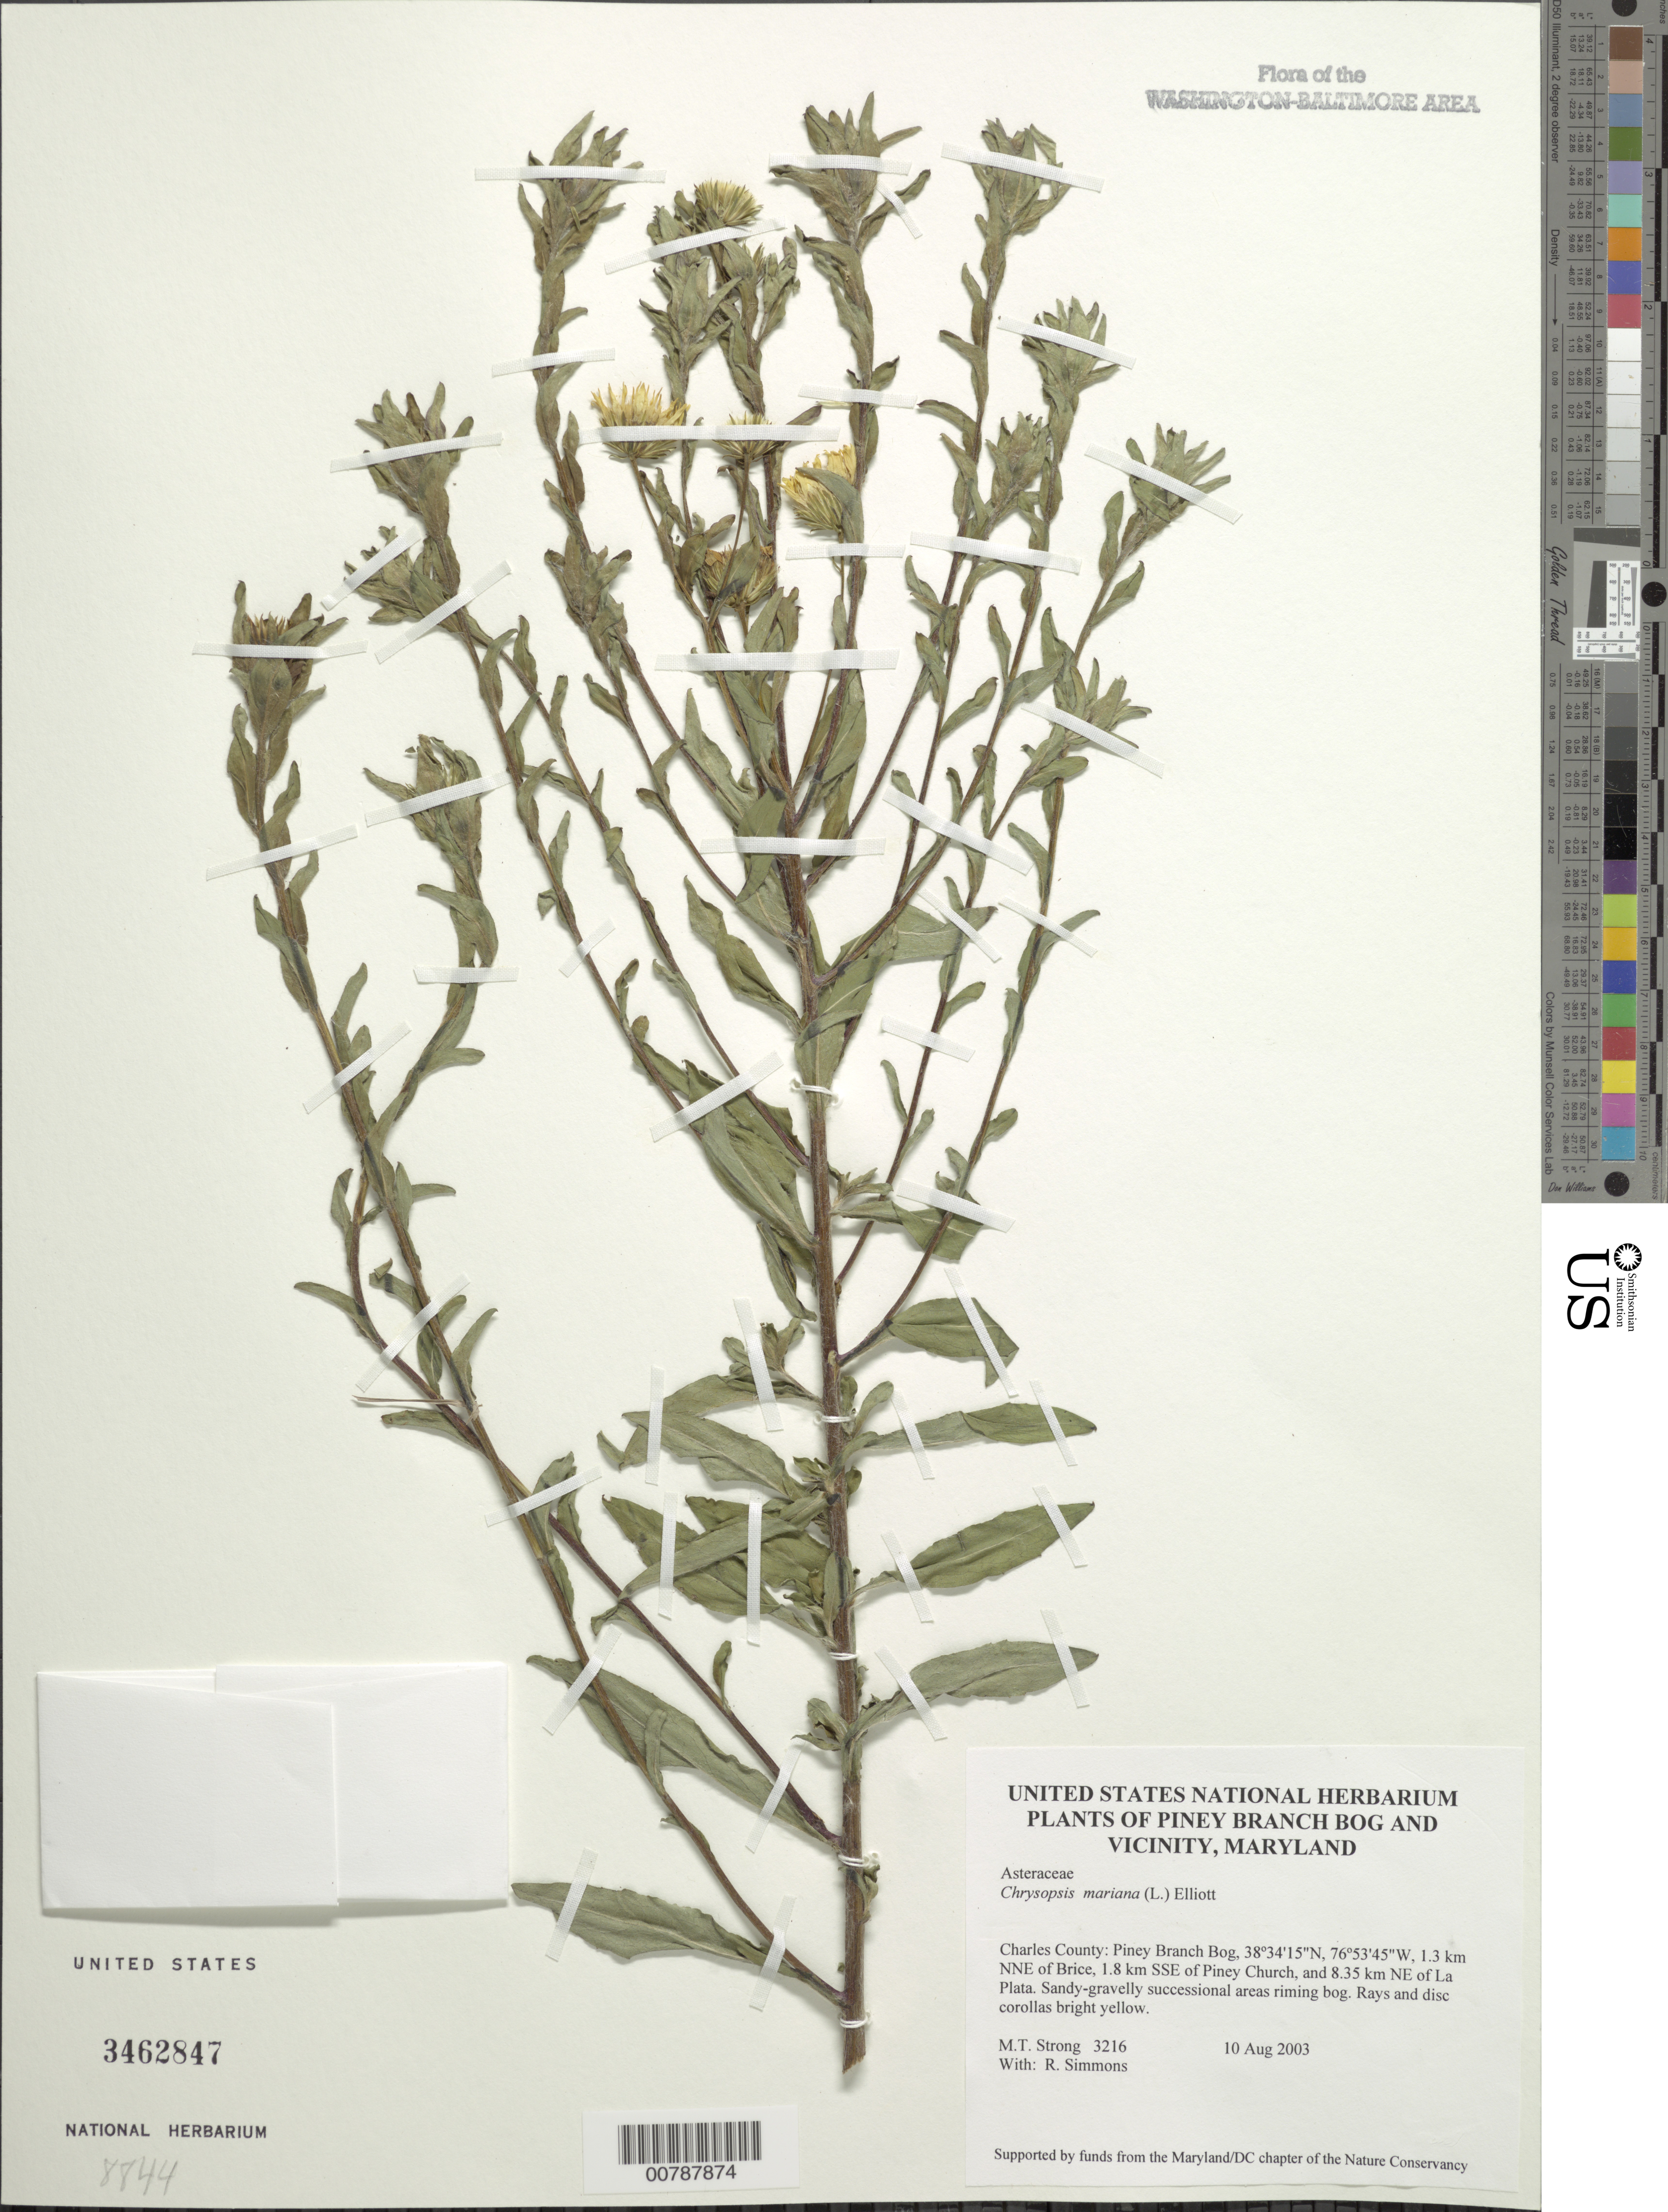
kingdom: Plantae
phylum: Tracheophyta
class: Magnoliopsida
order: Asterales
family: Asteraceae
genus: Chrysopsis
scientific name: Chrysopsis mariana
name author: (L.) Elliott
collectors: M. T. Strong & R. H. Simmons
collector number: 3216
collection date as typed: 10 Aug 2003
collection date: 2003-08-10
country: United States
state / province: Maryland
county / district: Charles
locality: Piney Branch Bog, 1.3 km NNE of Brice, 1.8 km SSE of Piney Church, and 8.35 km NE of La Plata.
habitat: Sandy-gravelly successional areas rimming bog.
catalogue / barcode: US 3462847